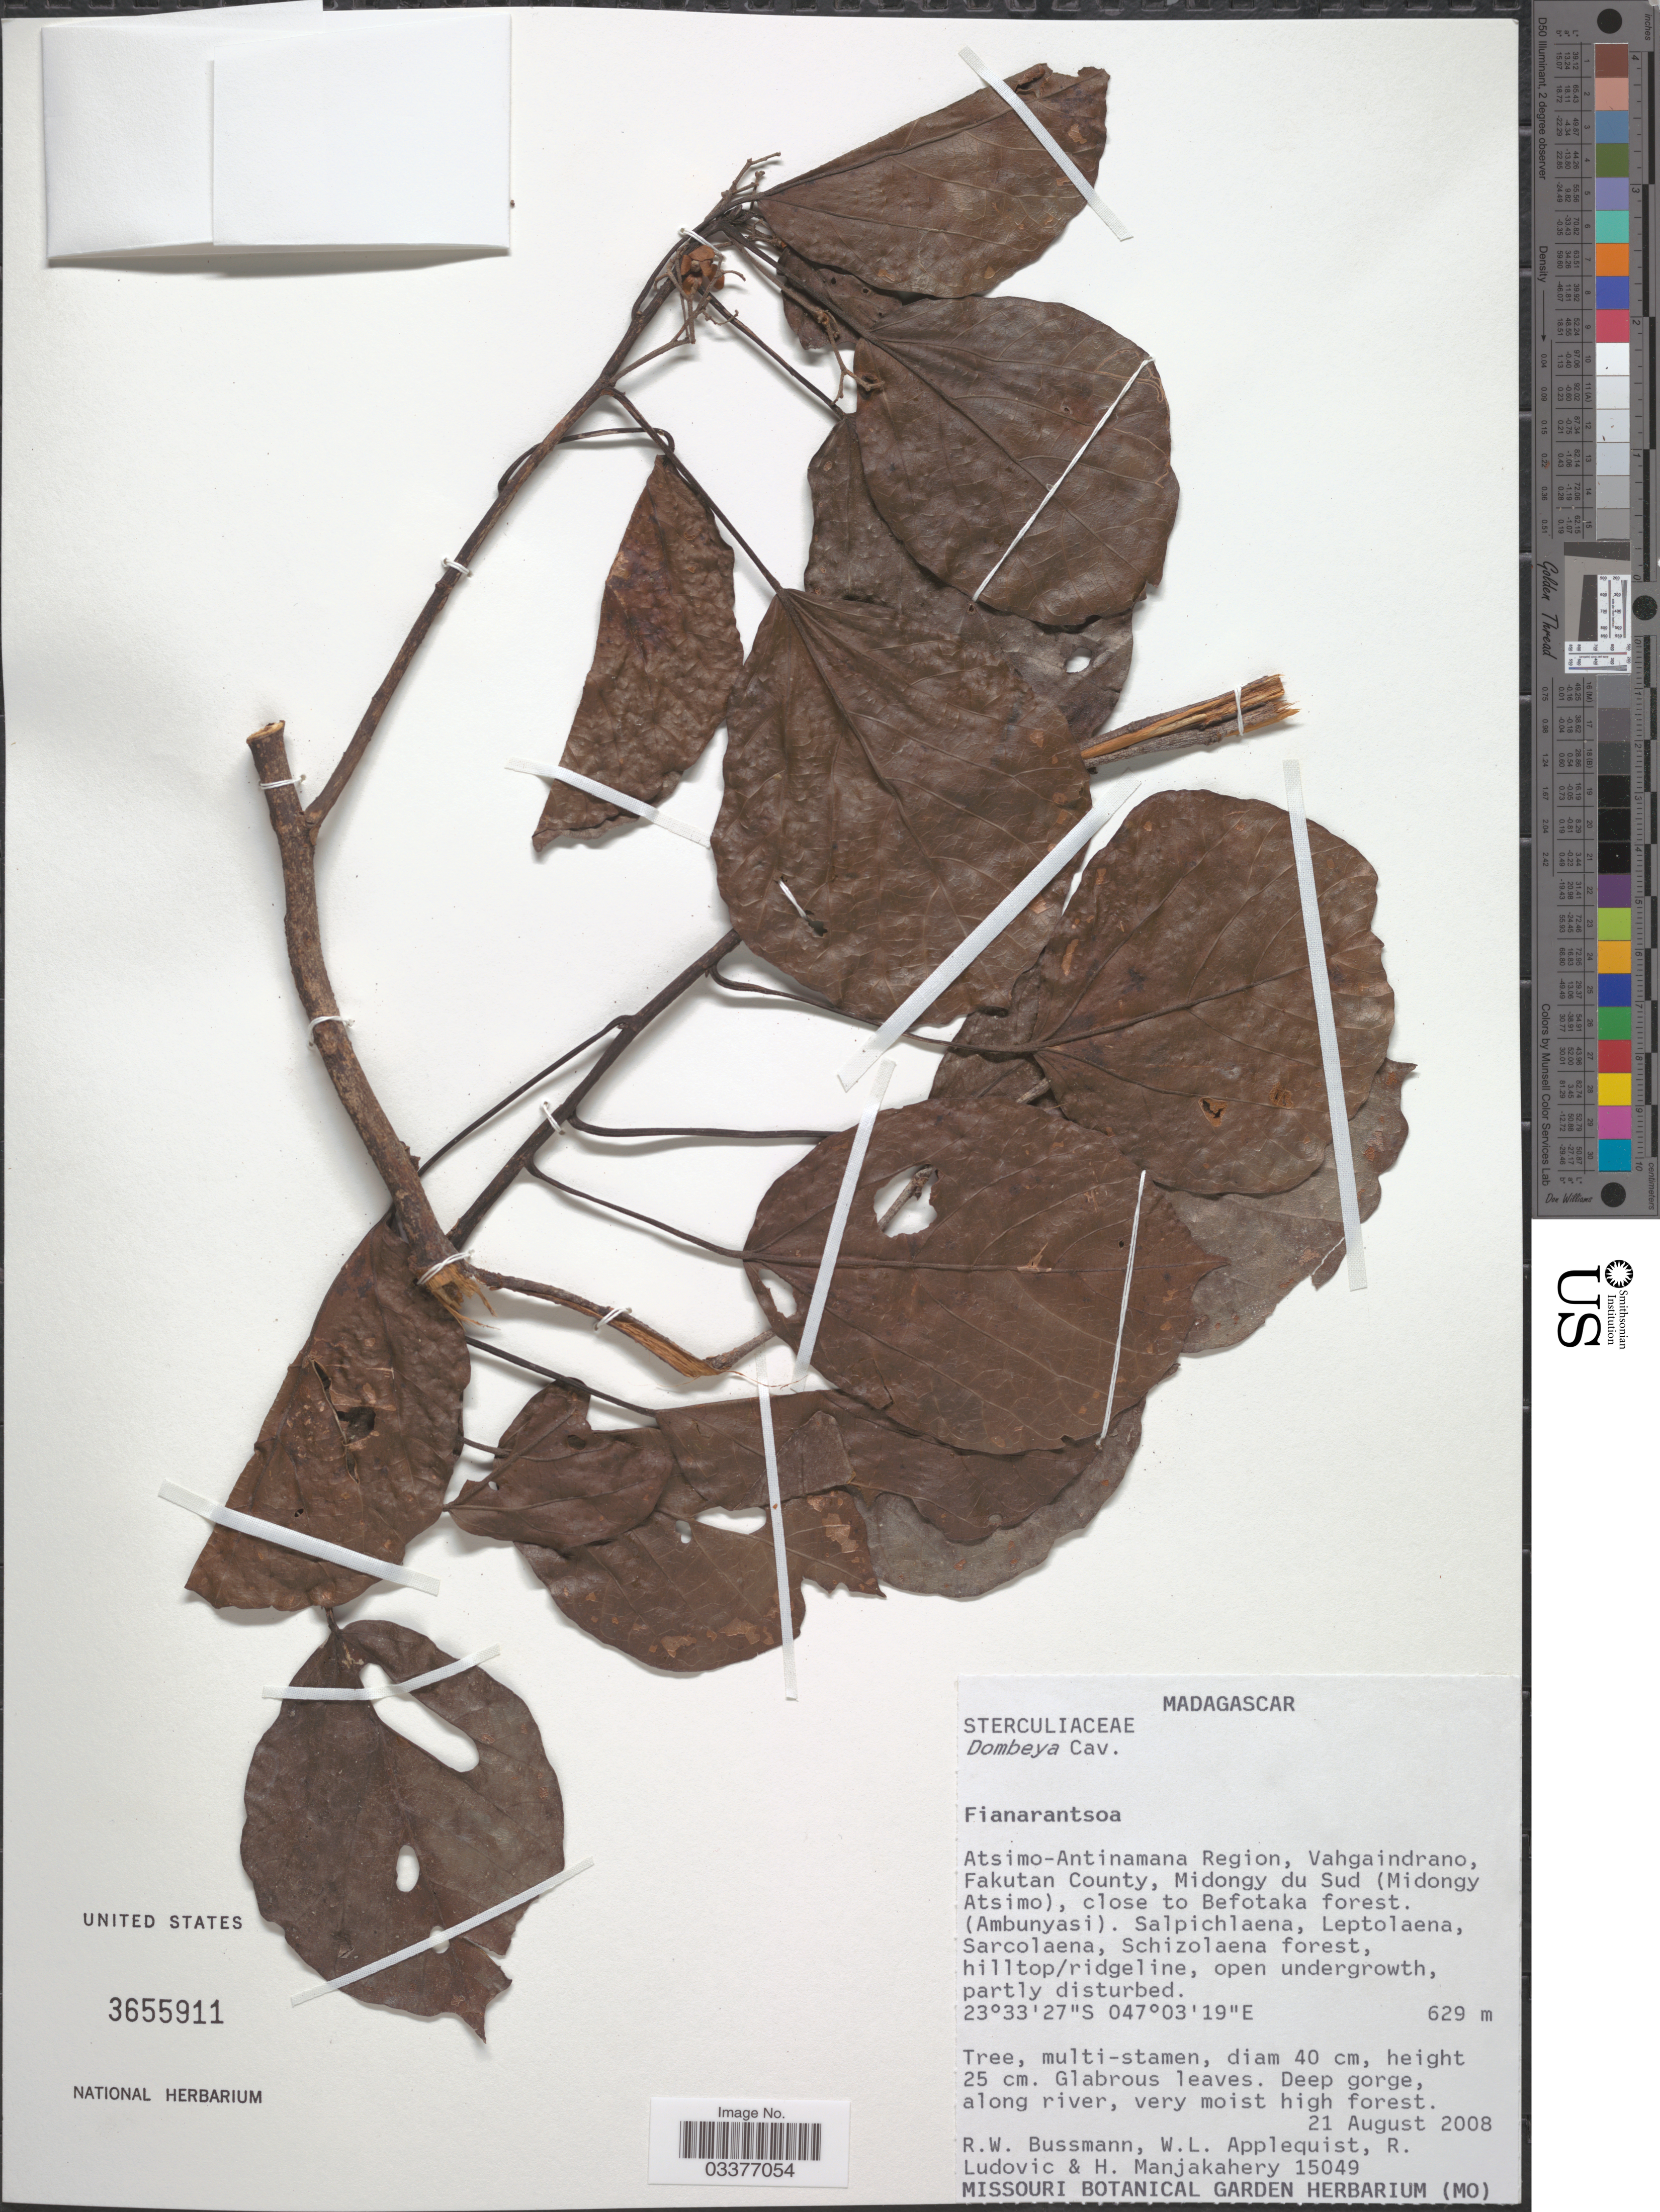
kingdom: Plantae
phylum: Tracheophyta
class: Magnoliopsida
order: Malvales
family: Malvaceae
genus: Dombeya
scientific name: Dombeya sp.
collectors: R. W. Bussmann, W. Applequist, R. Ludovic & H. N. Manjakahery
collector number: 15049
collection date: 2008-08-21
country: Madagascar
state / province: Atsimo-Atsinanana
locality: Atsimo-Antinamana Region, Vahgaindrano, Fakutan County, Midongy du Sud (Midongy Atsimo), close to Befotaka forest.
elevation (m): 629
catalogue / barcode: US 3655911